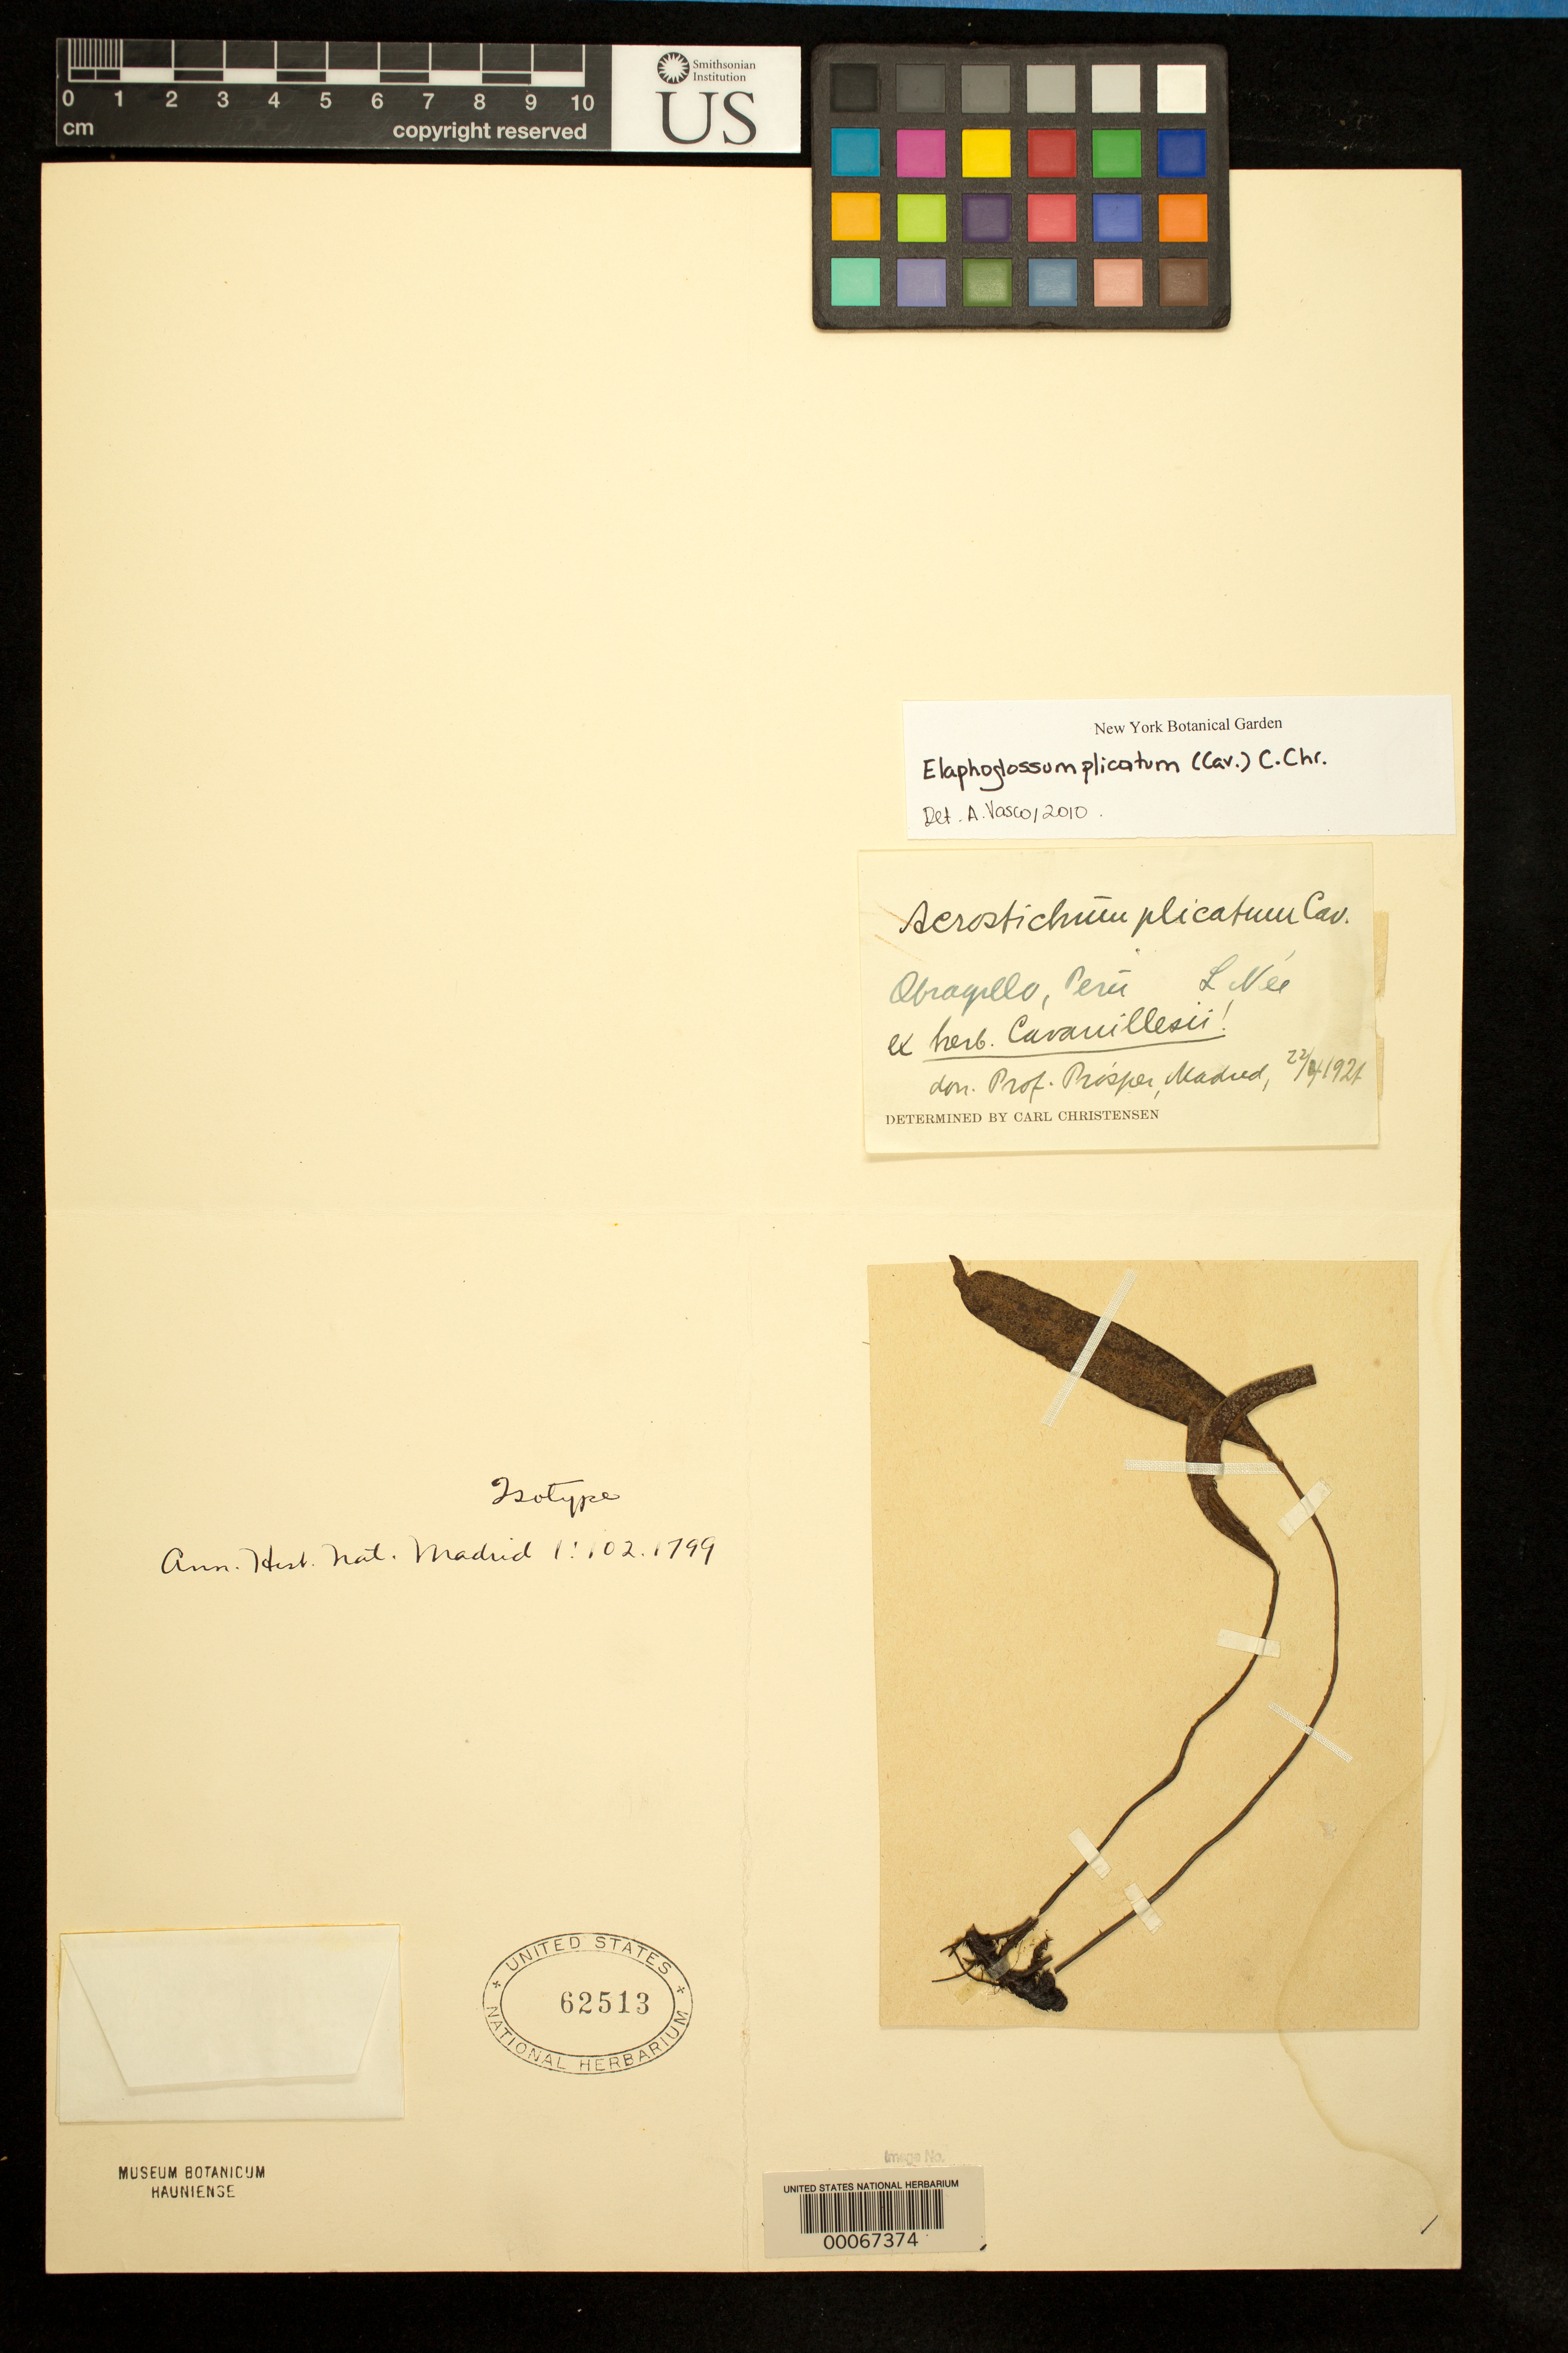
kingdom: Plantae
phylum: Tracheophyta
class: Polypodiopsida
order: Polypodiales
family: Pteridaceae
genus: Acrostichum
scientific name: Acrostichum plicatum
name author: Cav.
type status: Isotype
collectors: L. Née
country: Peru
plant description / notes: Fragment of type ex herb. Cavanilles (?); also stamped "Museum Botanicum Hauniense"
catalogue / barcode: US 62513